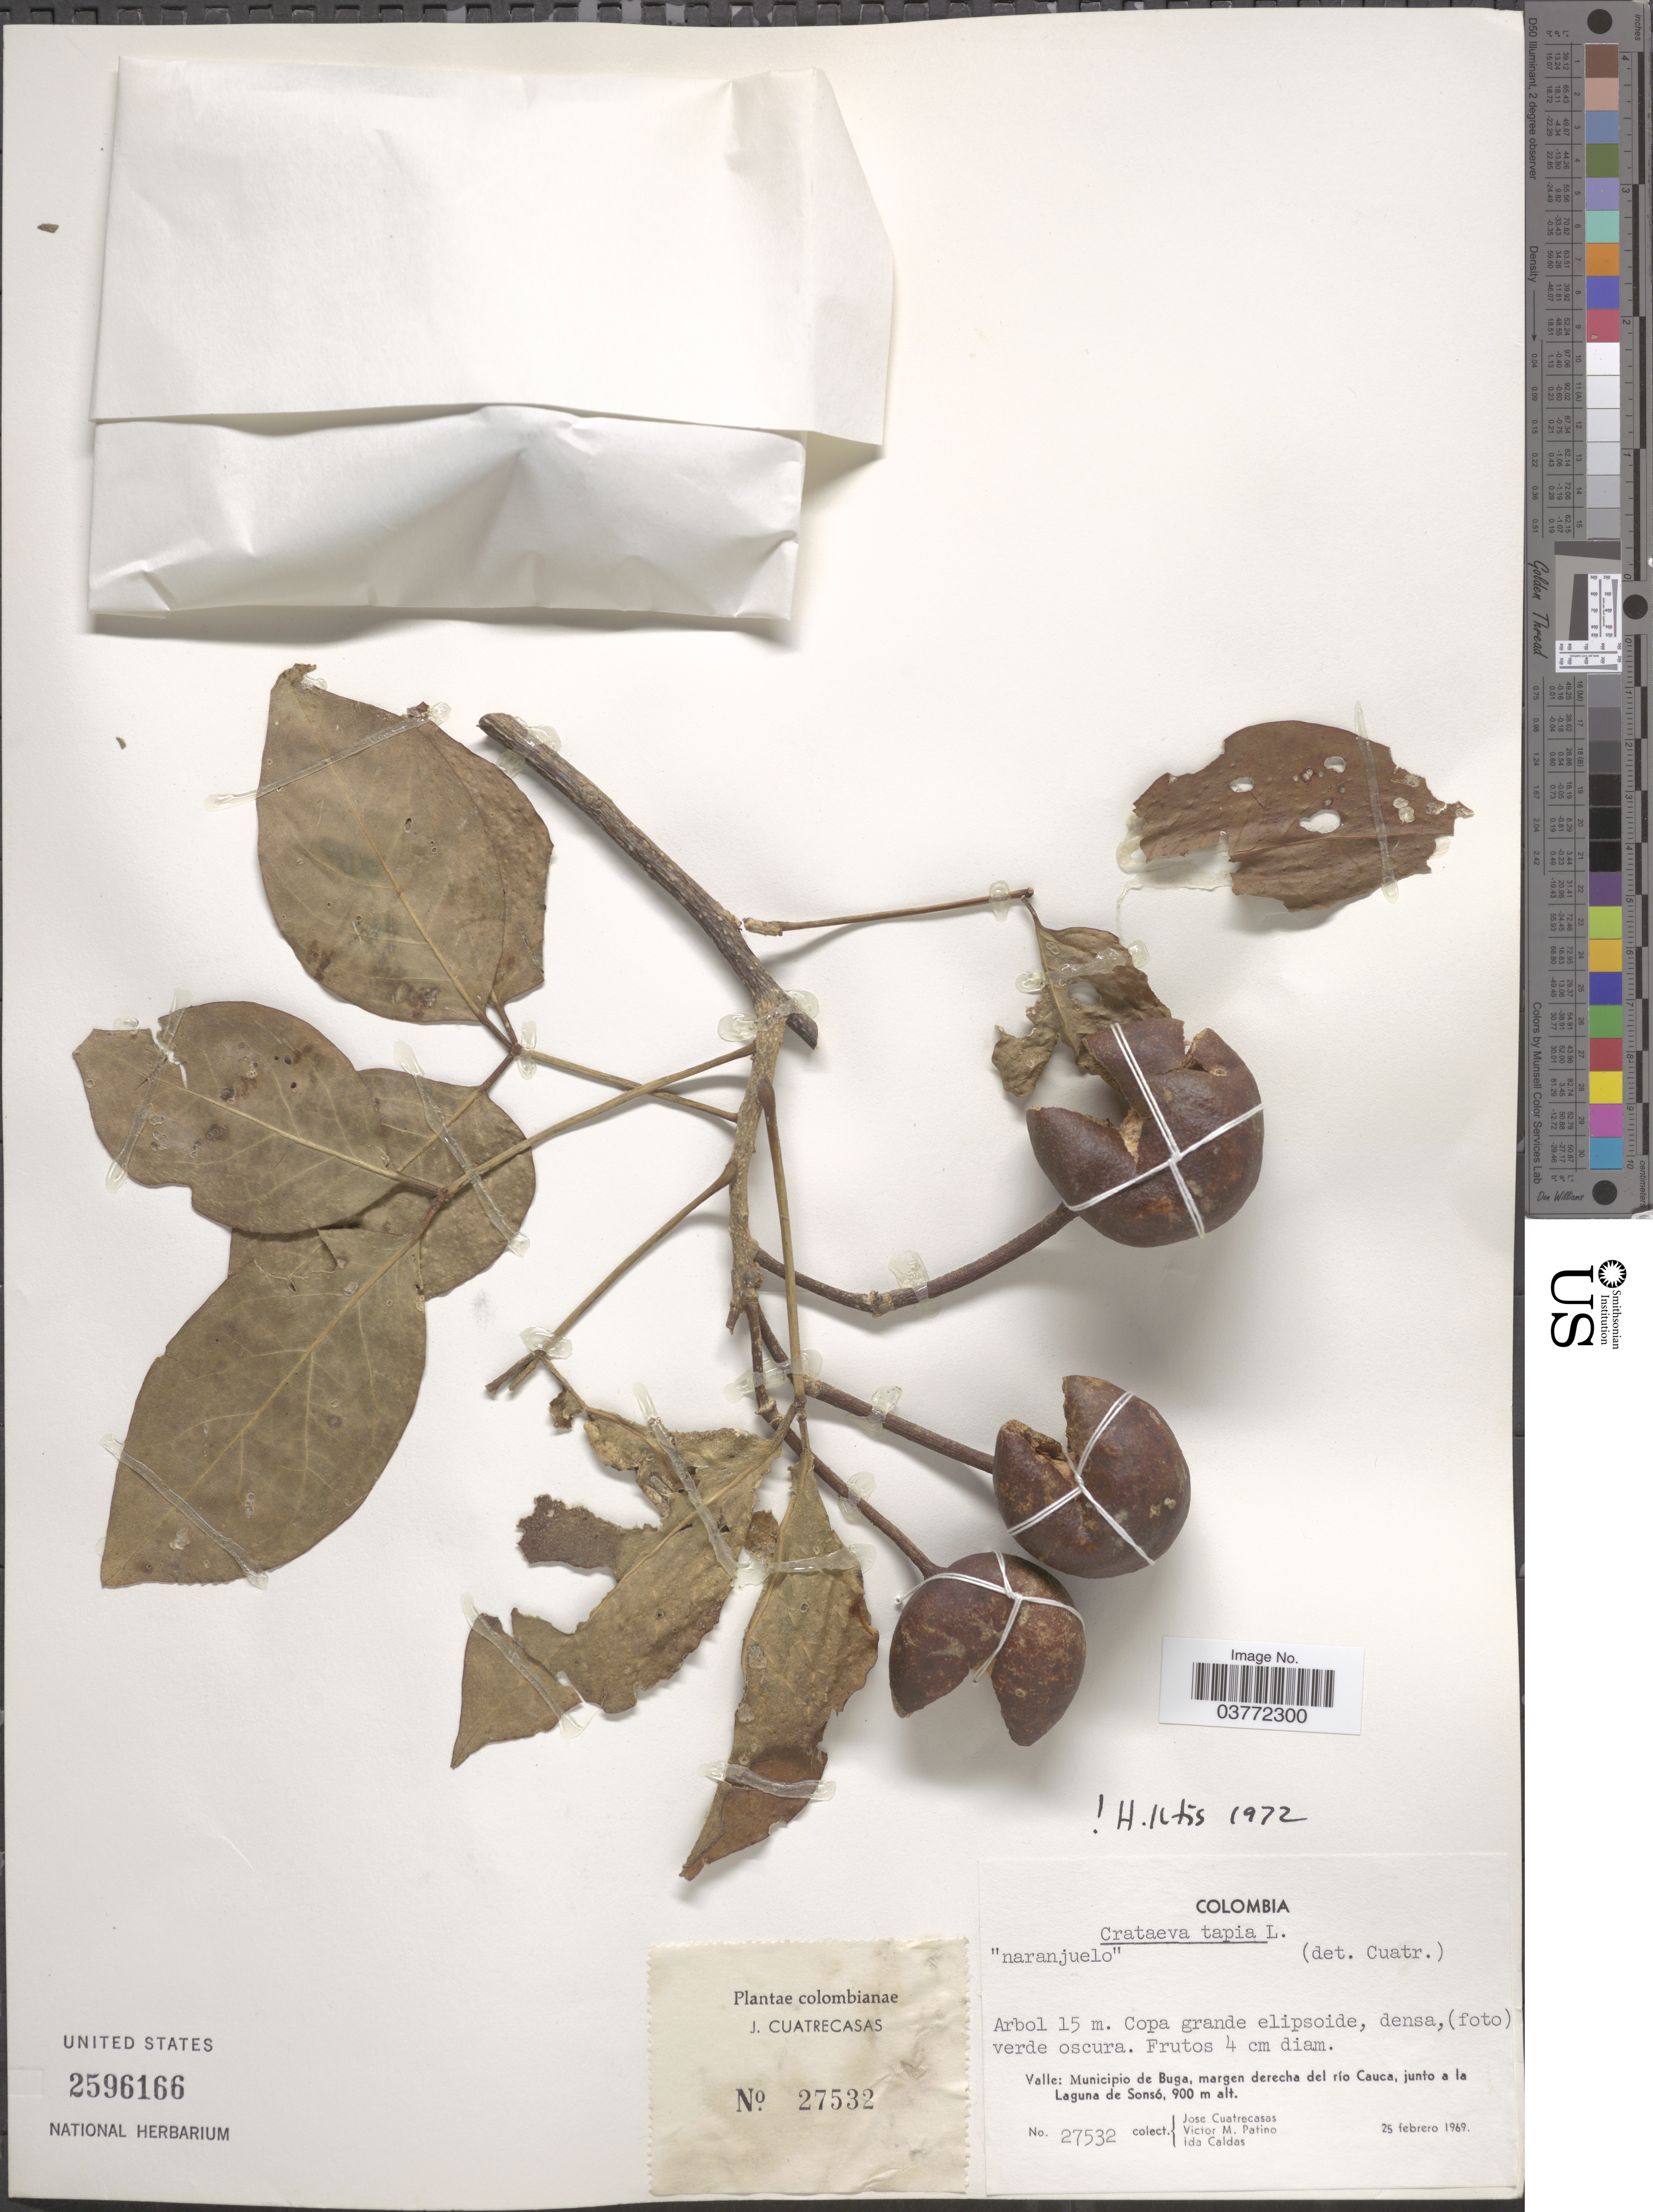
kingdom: Plantae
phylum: Tracheophyta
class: Magnoliopsida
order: Brassicales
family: Capparaceae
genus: Crateva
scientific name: Crateva tapia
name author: L.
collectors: J. Cuatrecasas, V. M. Patiño & I. Caldas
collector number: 27532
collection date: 1969-02-25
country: Colombia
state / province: Valle del Cauca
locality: Valle: Municipio de Buga, margen derecha del río Cauca, junto a la Laguna de Sonsó.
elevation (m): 900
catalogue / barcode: US 2596166